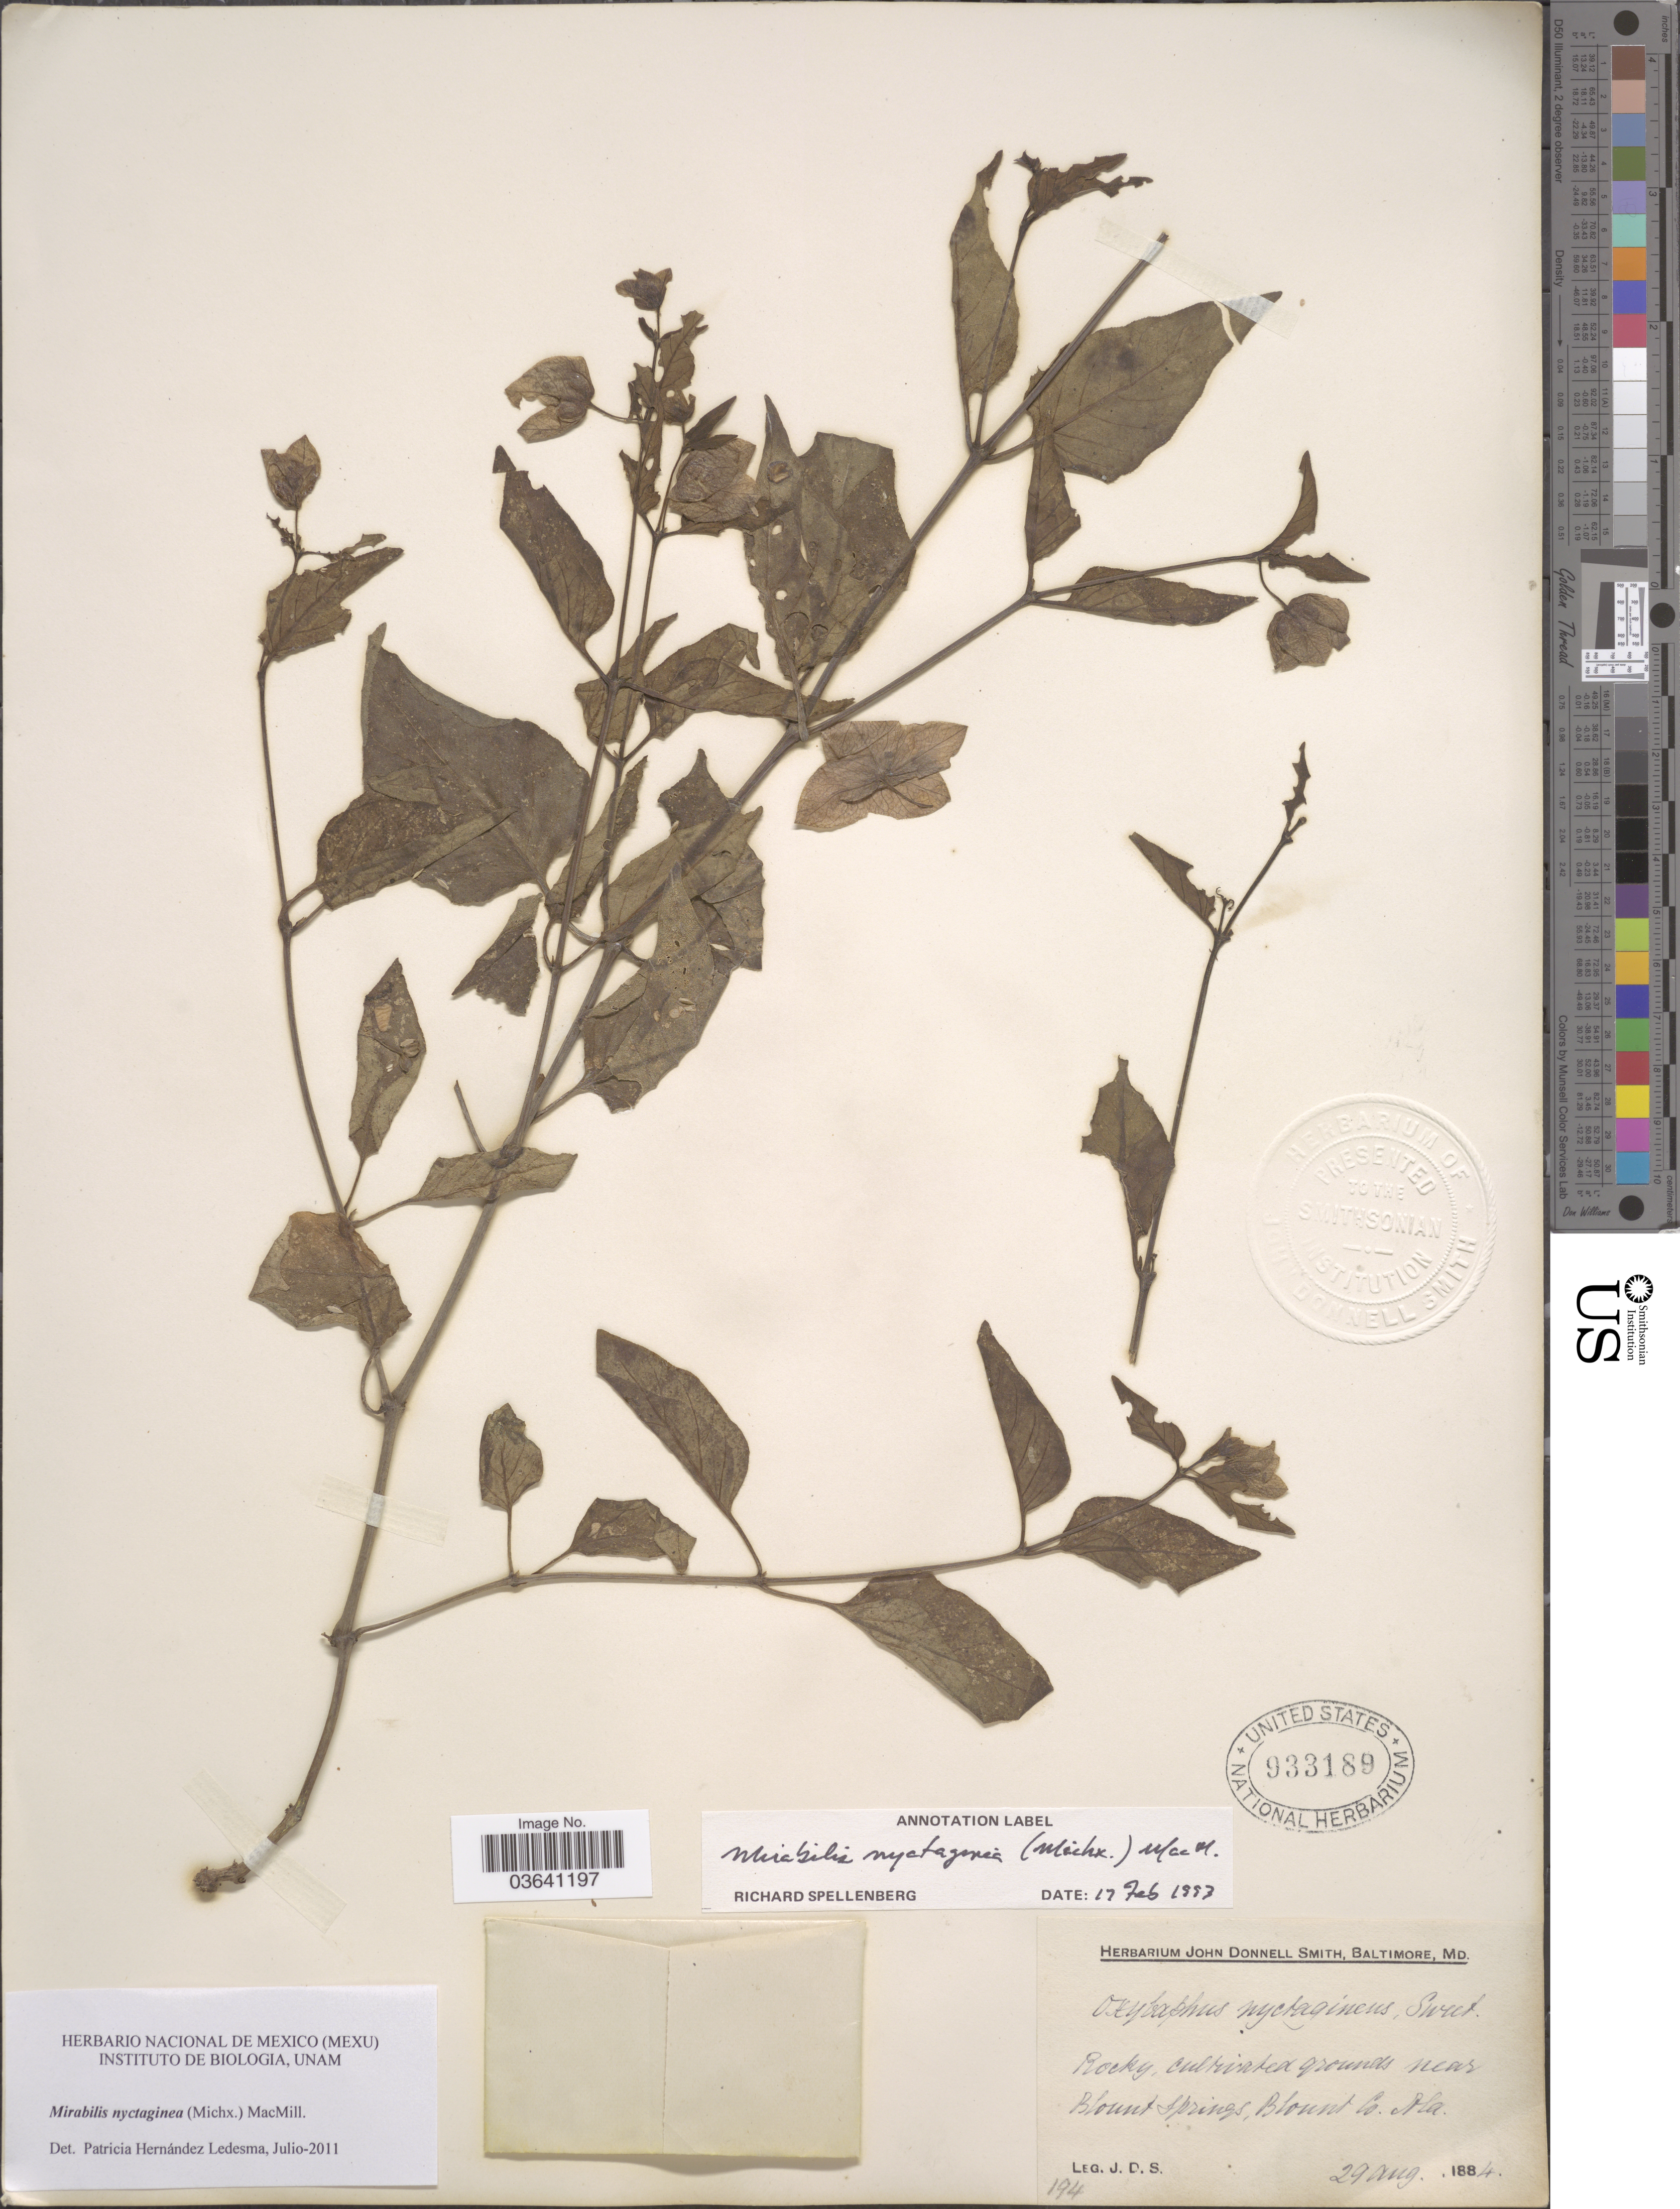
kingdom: Plantae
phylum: Tracheophyta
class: Magnoliopsida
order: Caryophyllales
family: Nyctaginaceae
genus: Mirabilis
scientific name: Mirabilis nyctaginea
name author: (Michx.) MacMill.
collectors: J. Donnell Smith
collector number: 194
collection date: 1884-08-29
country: United States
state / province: Alabama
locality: Near Blount Springs, Blount Co.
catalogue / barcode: US 933189